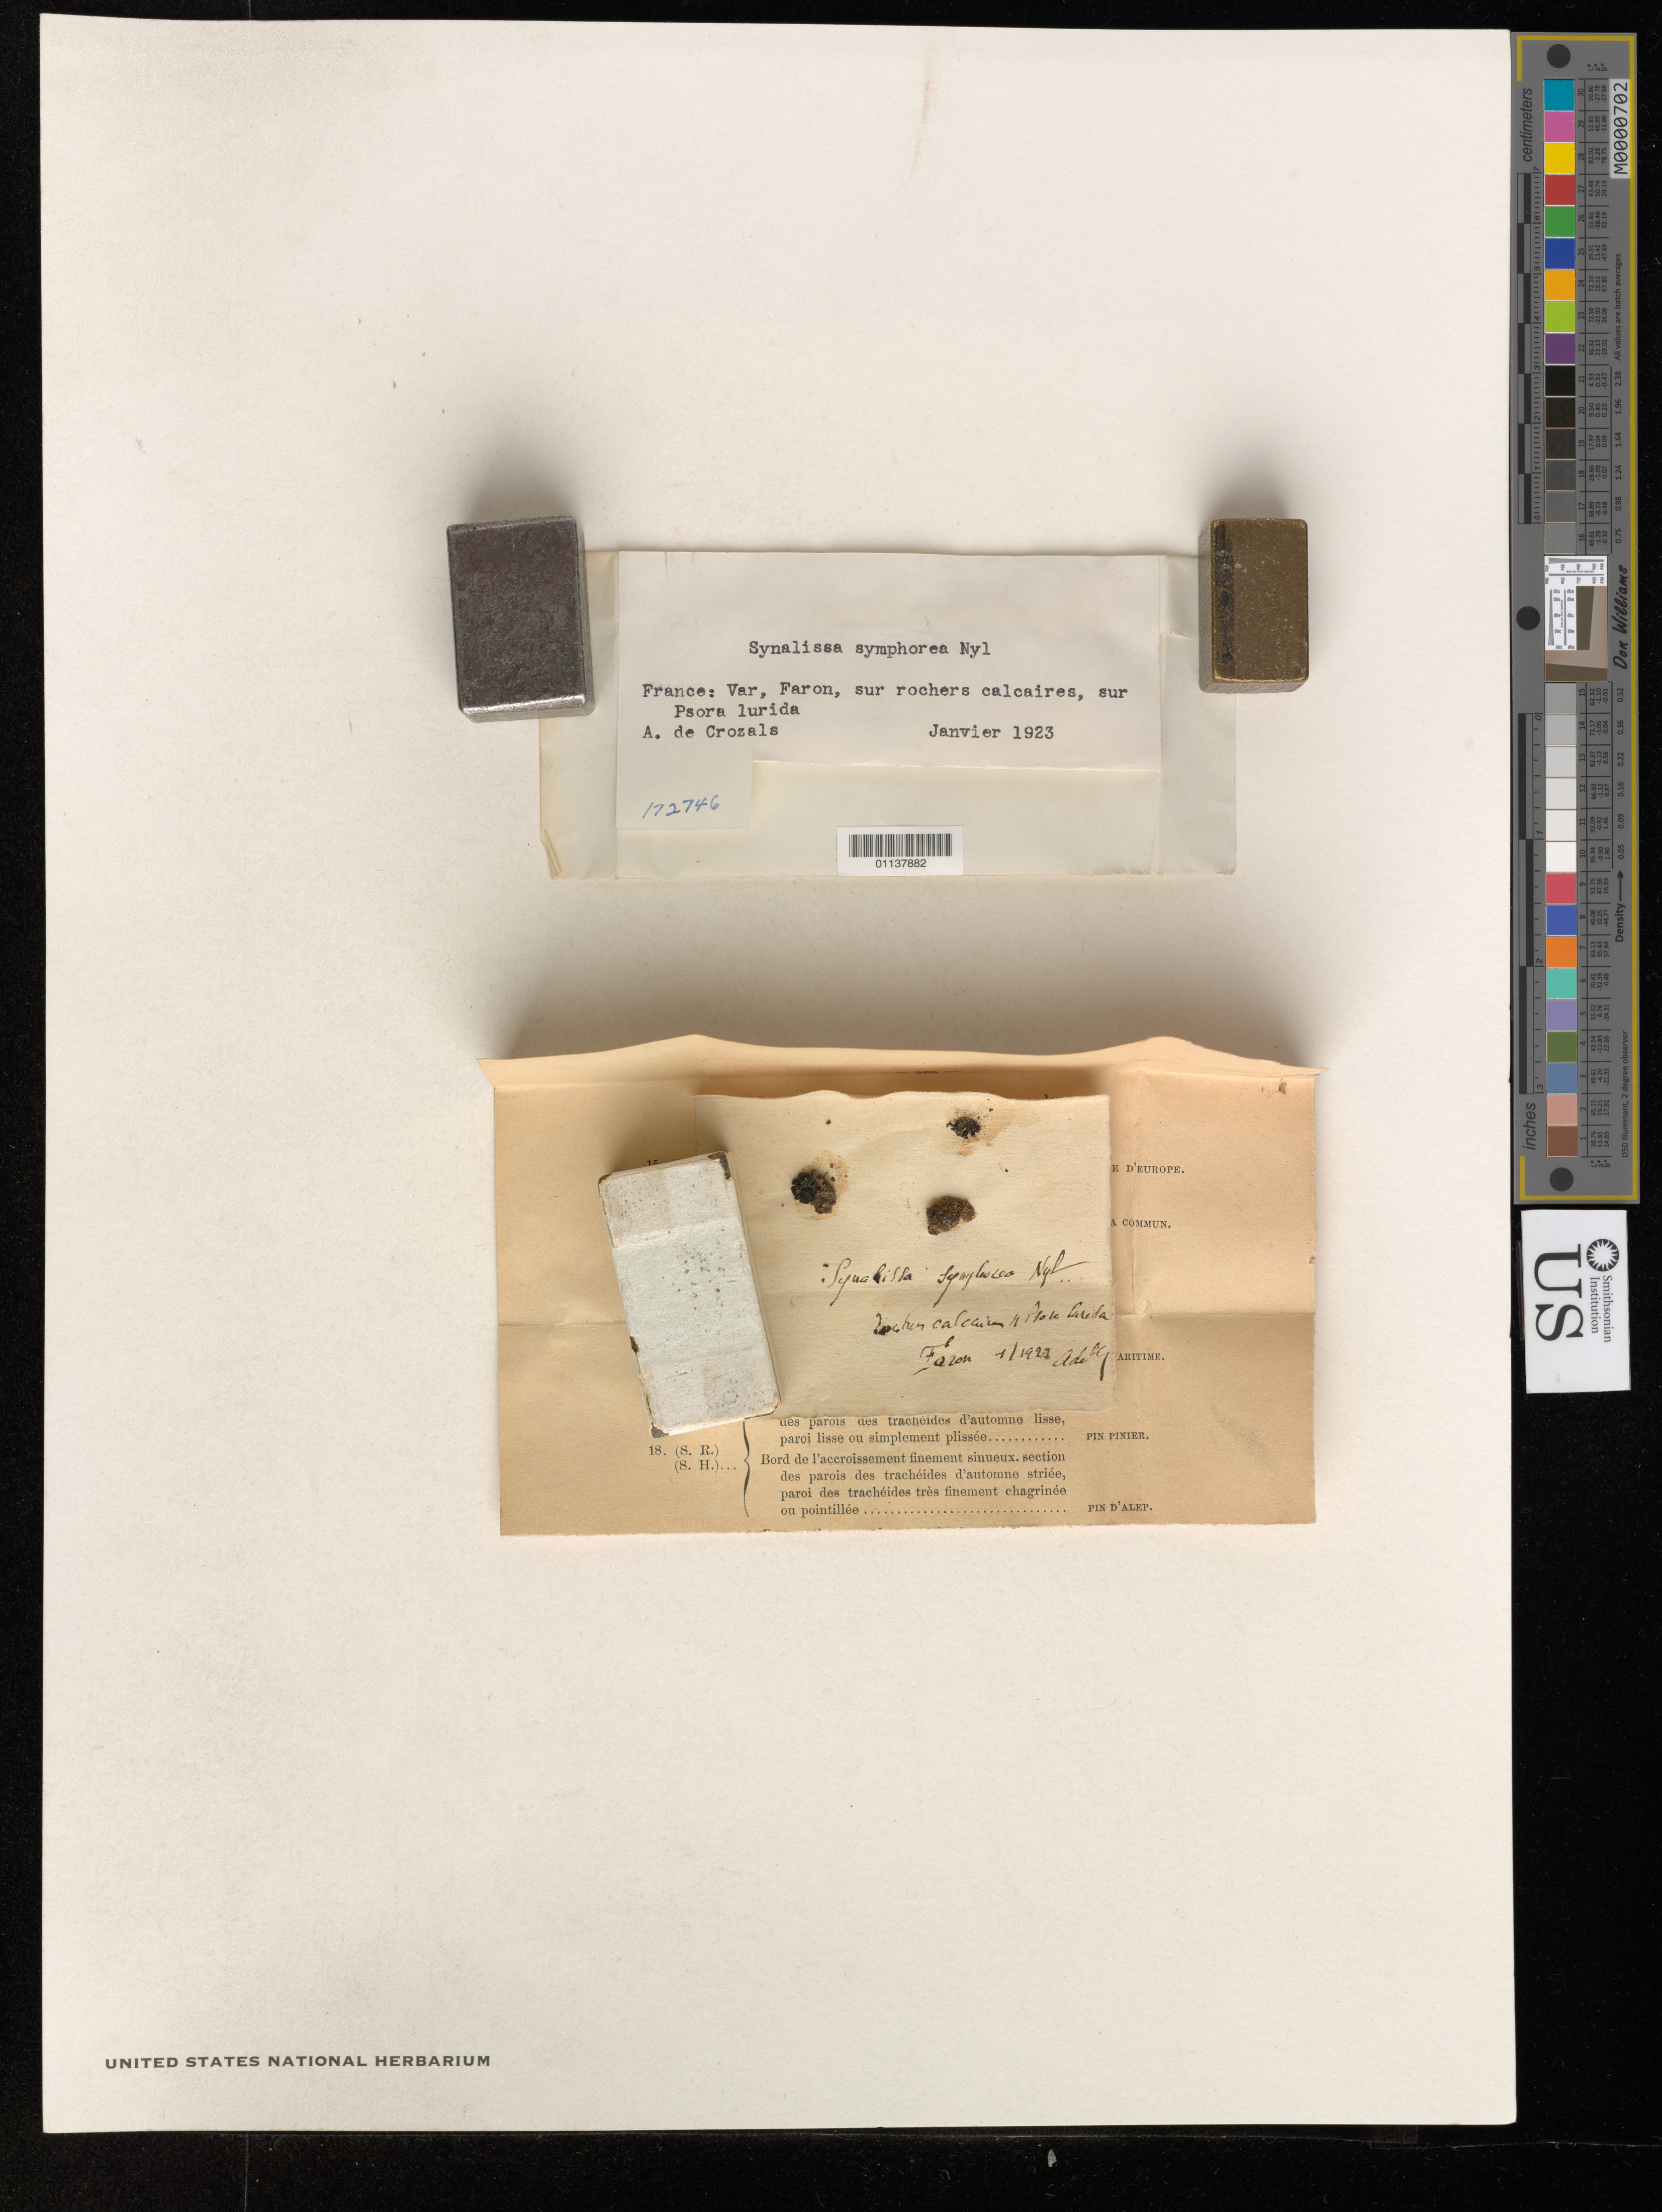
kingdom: Fungi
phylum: Ascomycota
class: Lichinomycetes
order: Lichinales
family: Lichinaceae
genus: Synalissa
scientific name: Synalissa symphorea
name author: (Ach.) Nyl.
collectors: A. de Crozals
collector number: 172746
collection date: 1923-01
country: France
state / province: Provence-Alpes-Côte d'Azur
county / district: Var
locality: Faron.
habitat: on